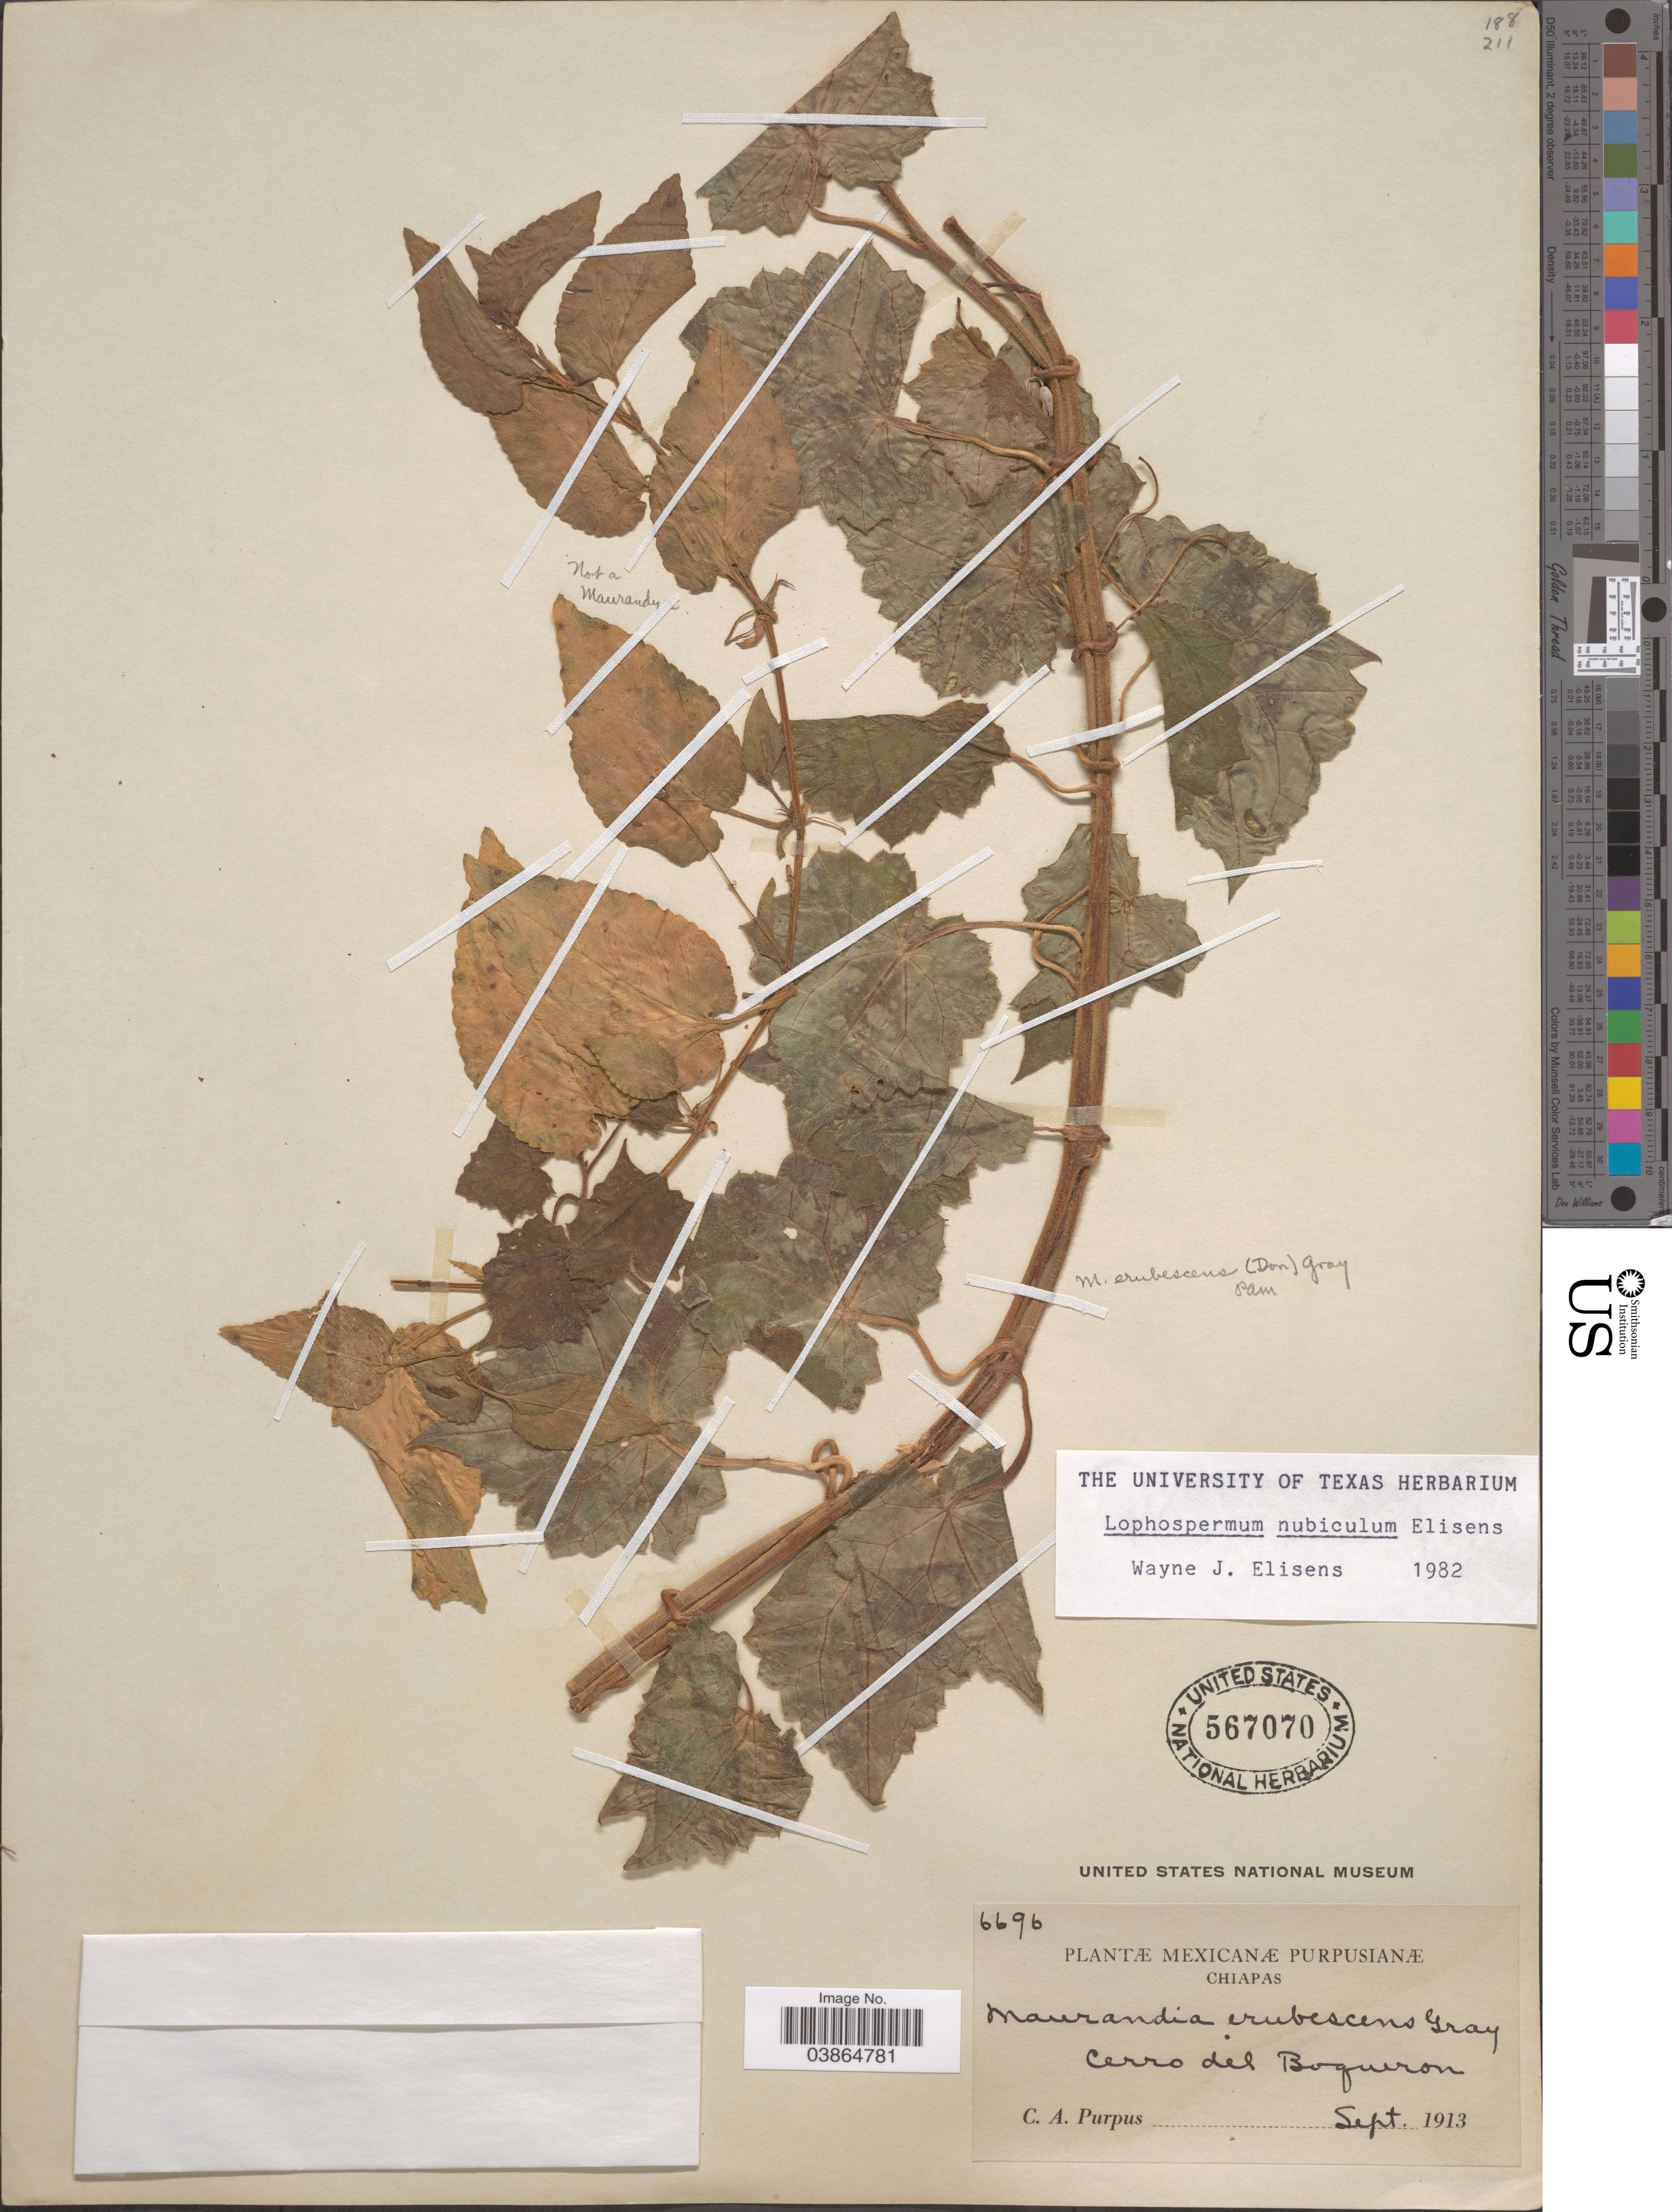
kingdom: Plantae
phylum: Tracheophyta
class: Magnoliopsida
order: Lamiales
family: Plantaginaceae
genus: Maurandya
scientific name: Maurandya erubescens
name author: (D. Don) A. Gray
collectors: C. A. Purpus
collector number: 6696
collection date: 1913-09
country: Mexico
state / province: Chiapas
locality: Cerro del Boqueron.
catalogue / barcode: US 567070